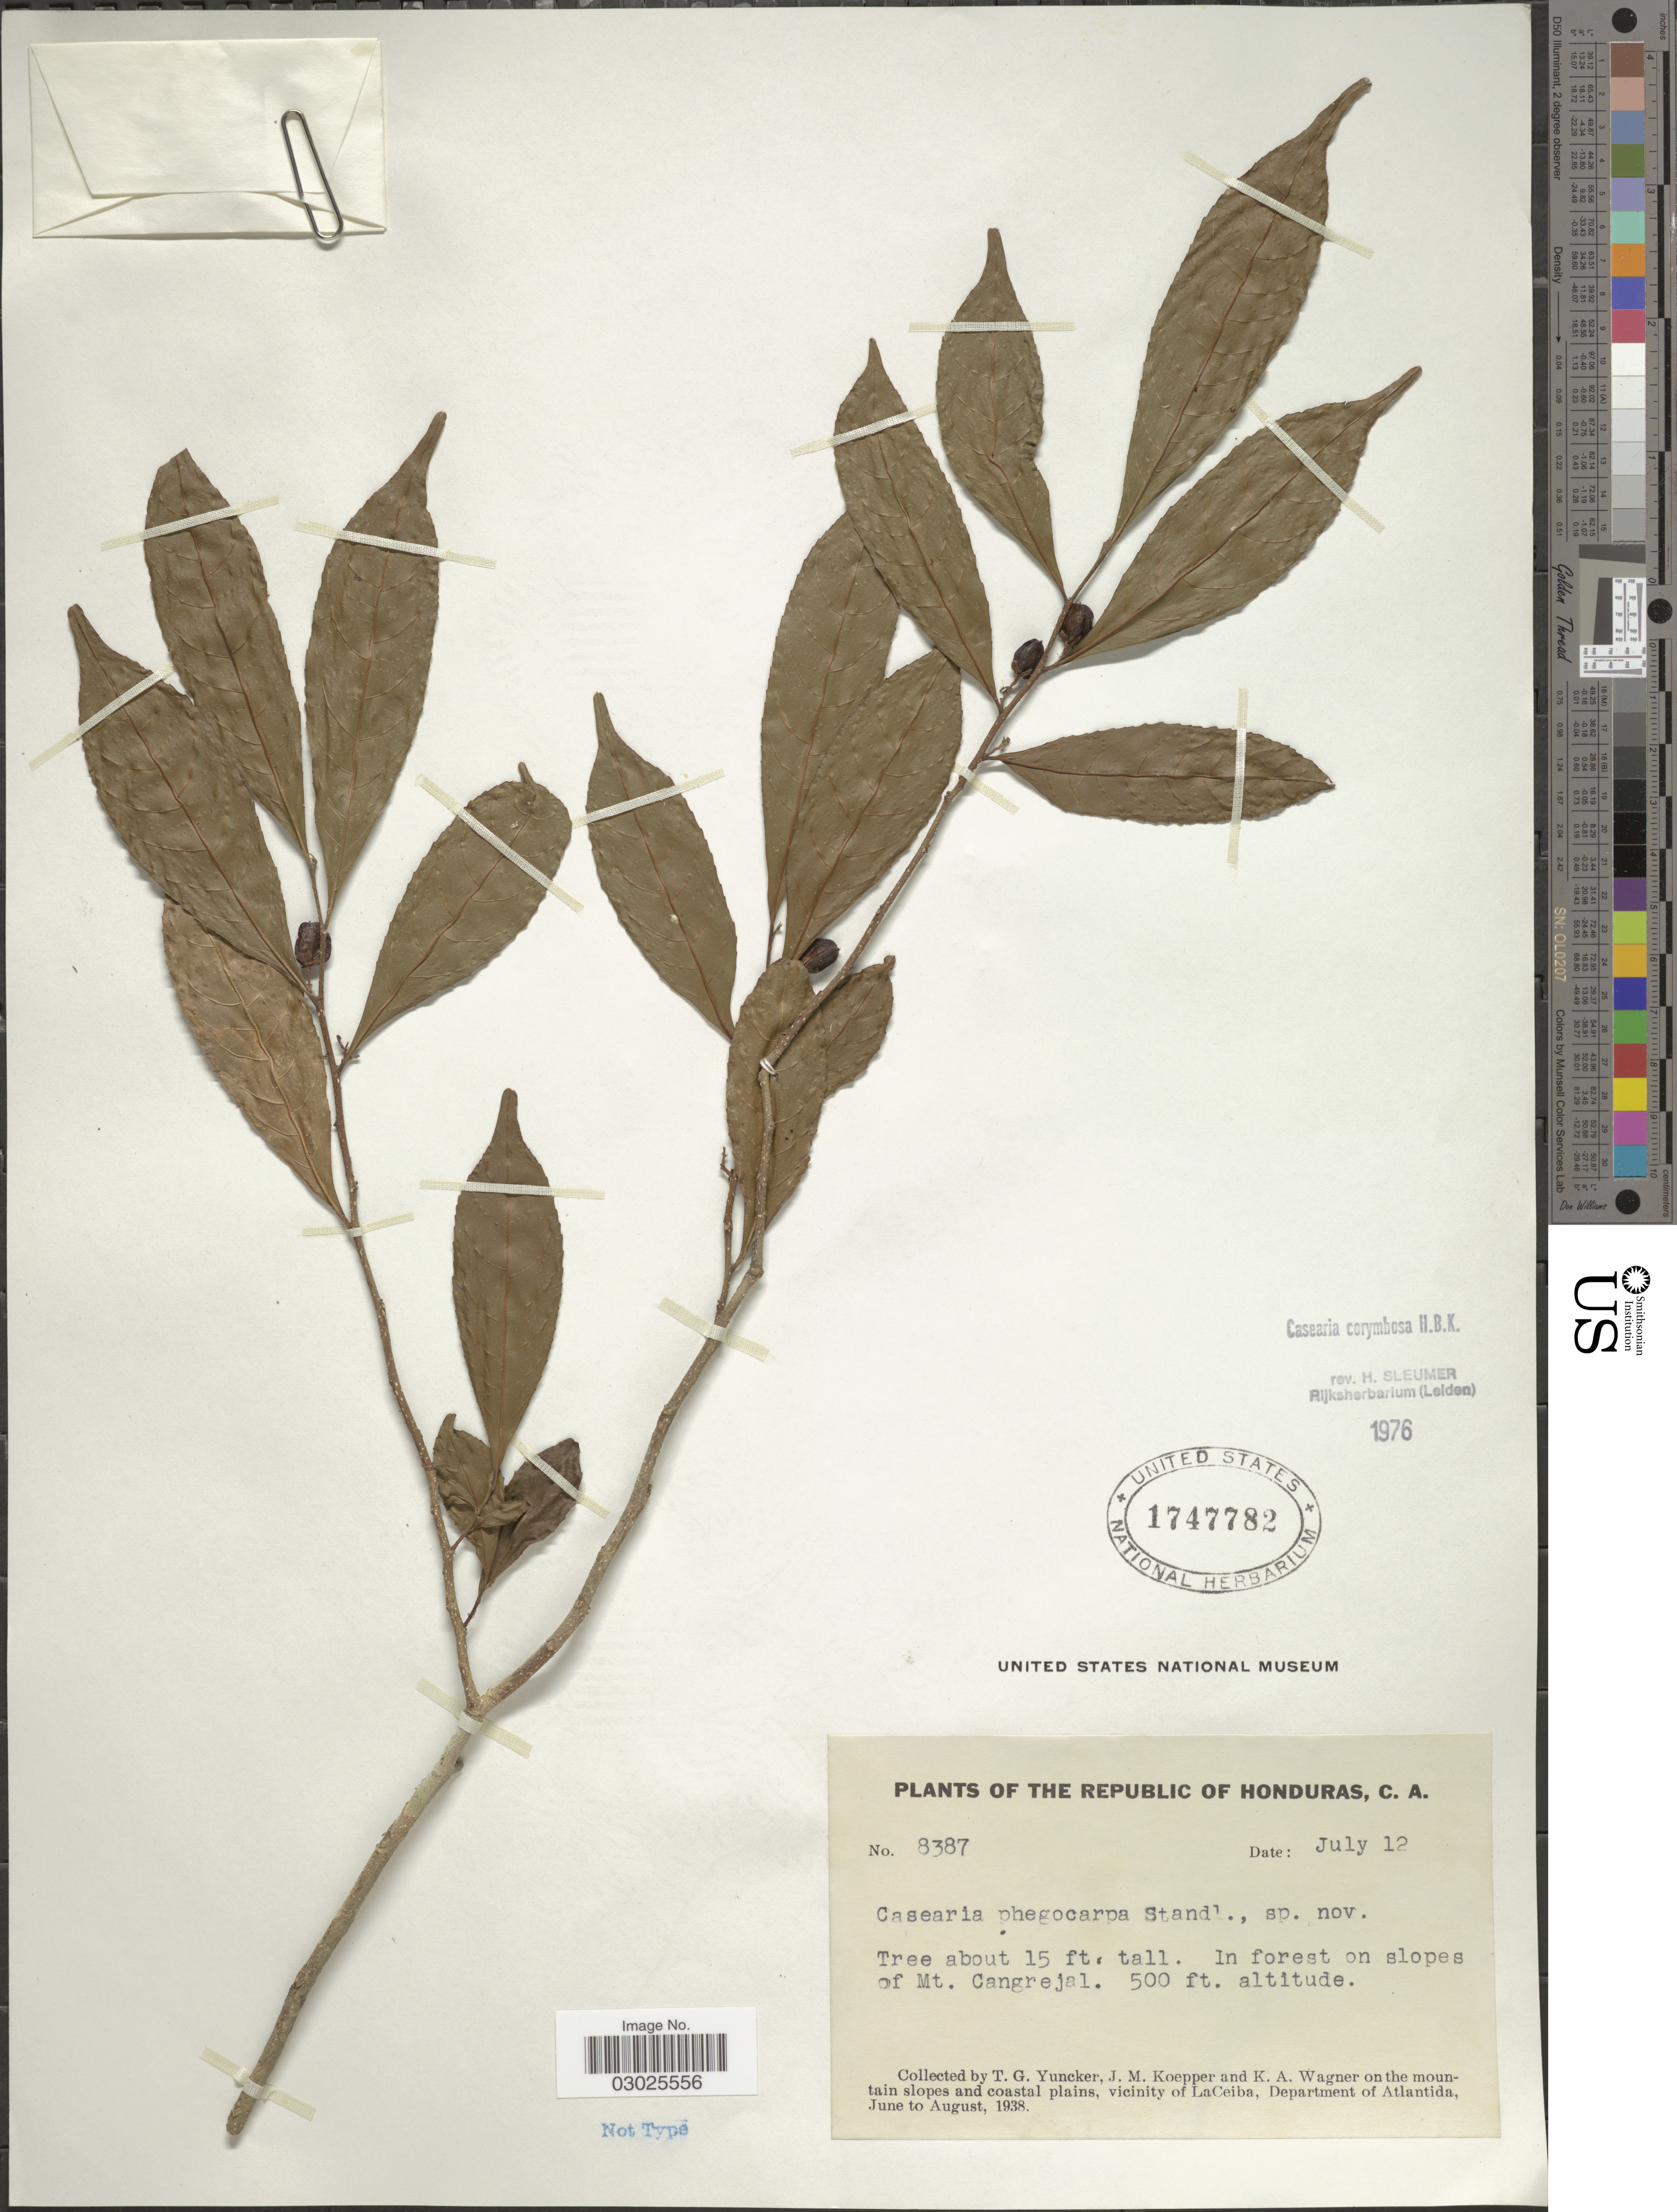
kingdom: Plantae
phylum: Tracheophyta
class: Magnoliopsida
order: Malpighiales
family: Salicaceae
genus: Casearia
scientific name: Casearia corymbosa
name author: Kunth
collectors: T. G. Yuncker, J. M. Koepper & K. A. Wagner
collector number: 8387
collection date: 1938-07-12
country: Honduras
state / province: Atlántida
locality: The Republic of Honduras. In forest on slopes of Mt. Cangrejal.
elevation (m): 152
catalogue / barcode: US 1747782